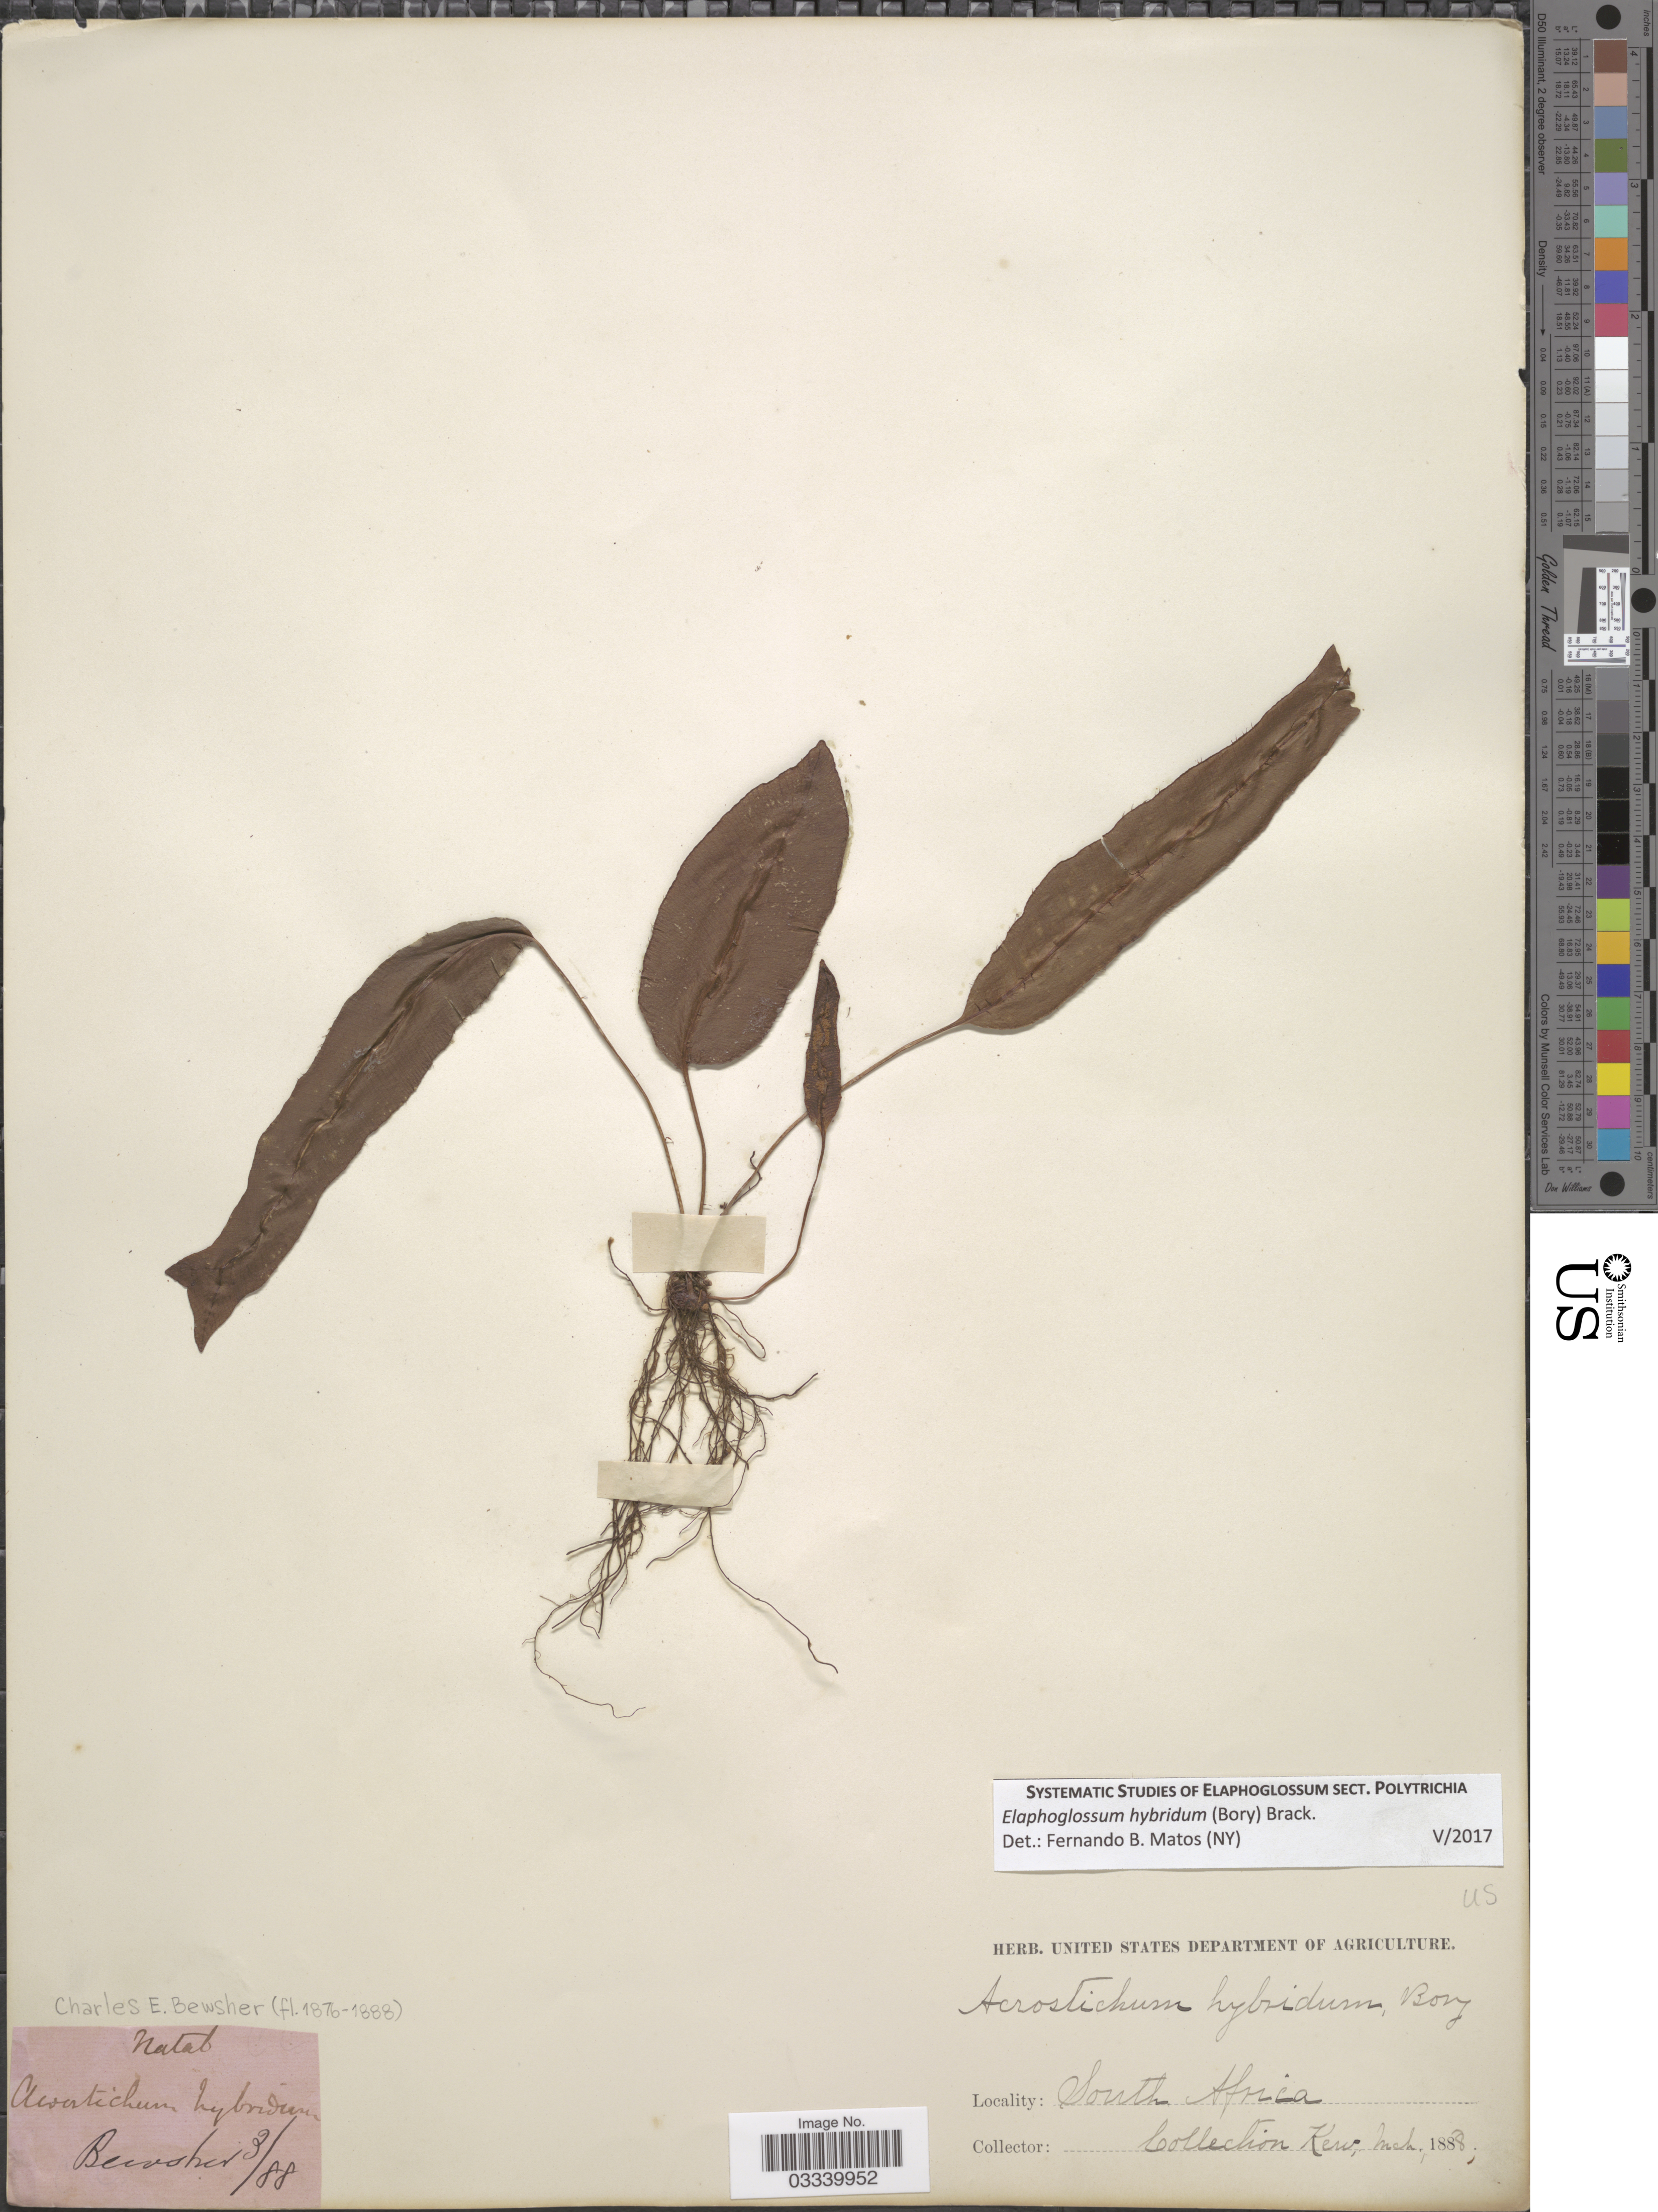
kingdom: Plantae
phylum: Tracheophyta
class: Polypodiopsida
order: Polypodiales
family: Dryopteridaceae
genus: Elaphoglossum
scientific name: Elaphoglossum hybridum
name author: (Bory) T. Moore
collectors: C. Bewsher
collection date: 1888-03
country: South Africa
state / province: KwaZulu-Natal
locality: Natal.